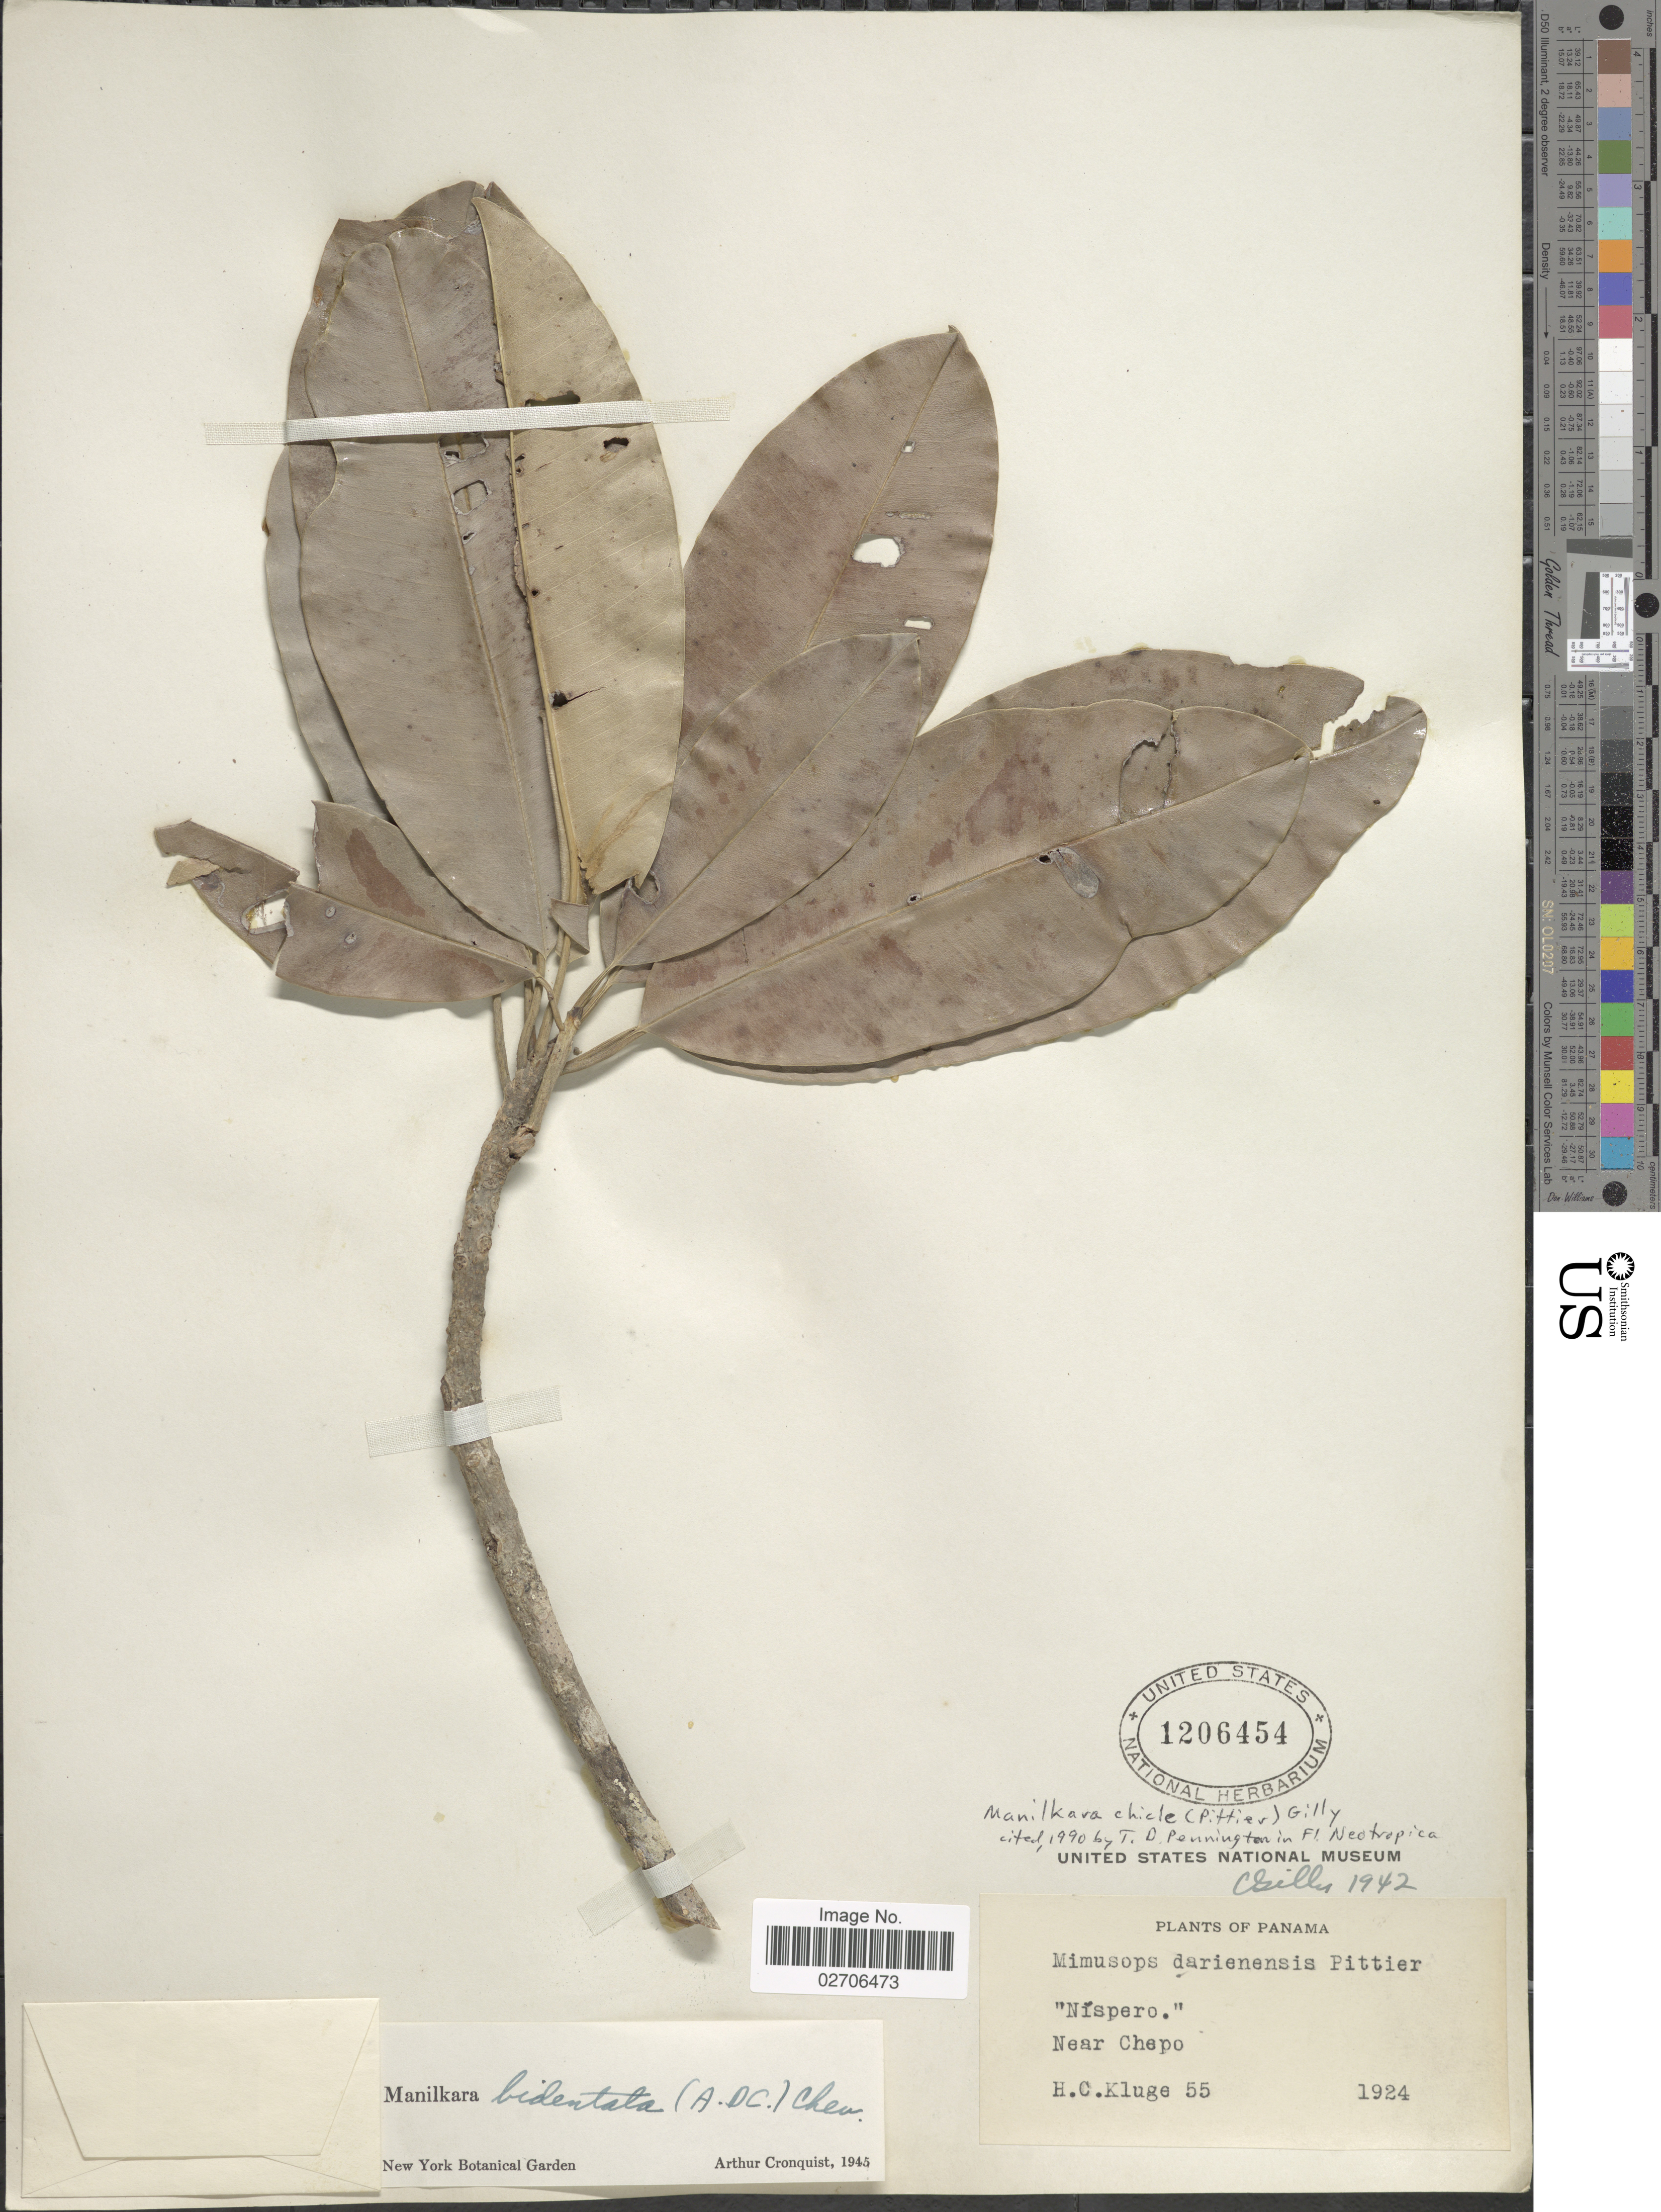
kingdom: Plantae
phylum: Tracheophyta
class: Magnoliopsida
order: Ericales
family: Sapotaceae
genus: Manilkara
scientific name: Manilkara chicle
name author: (Pittier) Gilly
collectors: H. C. Kluge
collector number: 55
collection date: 1924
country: Panama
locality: Nispero, Near Chapo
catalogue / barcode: US 1206454